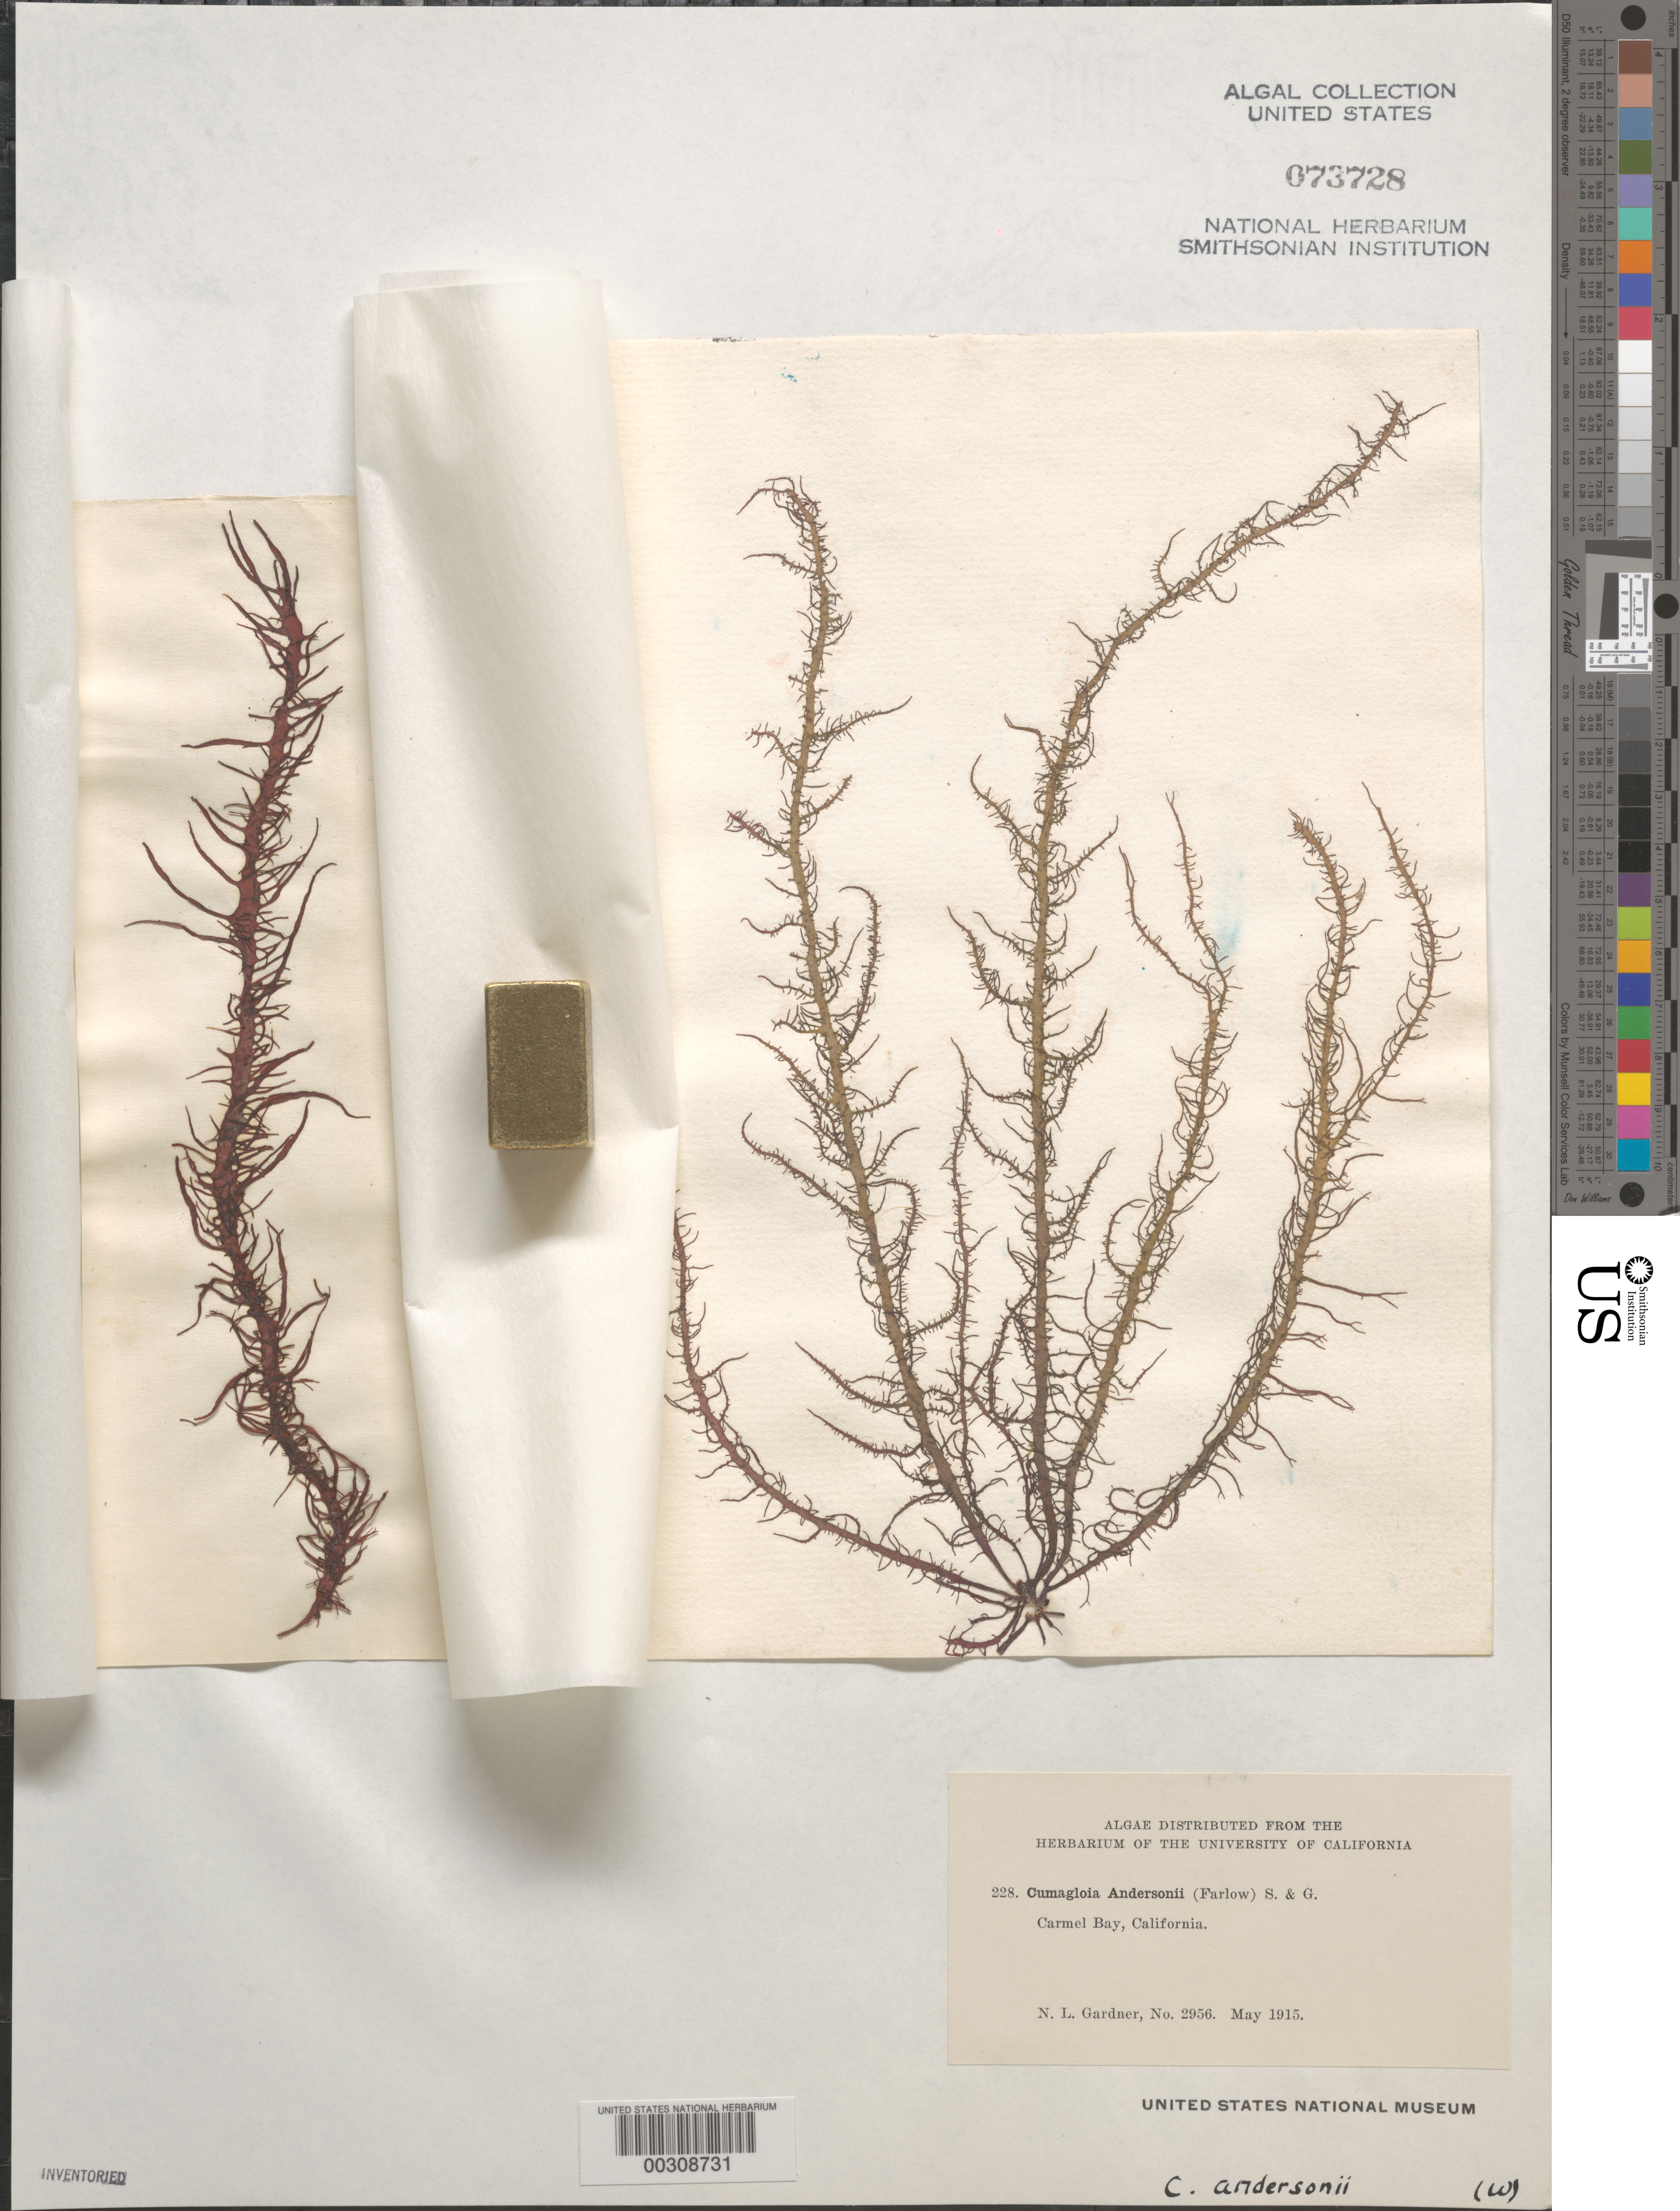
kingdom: Plantae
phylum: Rhodophyta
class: Florideophyceae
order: Nemaliales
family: Liagoraceae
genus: Cumagloia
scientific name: Cumagloia andersonii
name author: (Farl.) Setch. & N.L. Gardner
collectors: N. Gardner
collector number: NLG 2956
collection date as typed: May 1915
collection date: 1915-05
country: United States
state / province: California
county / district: Monterey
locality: Carmel Bay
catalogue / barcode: US 73728